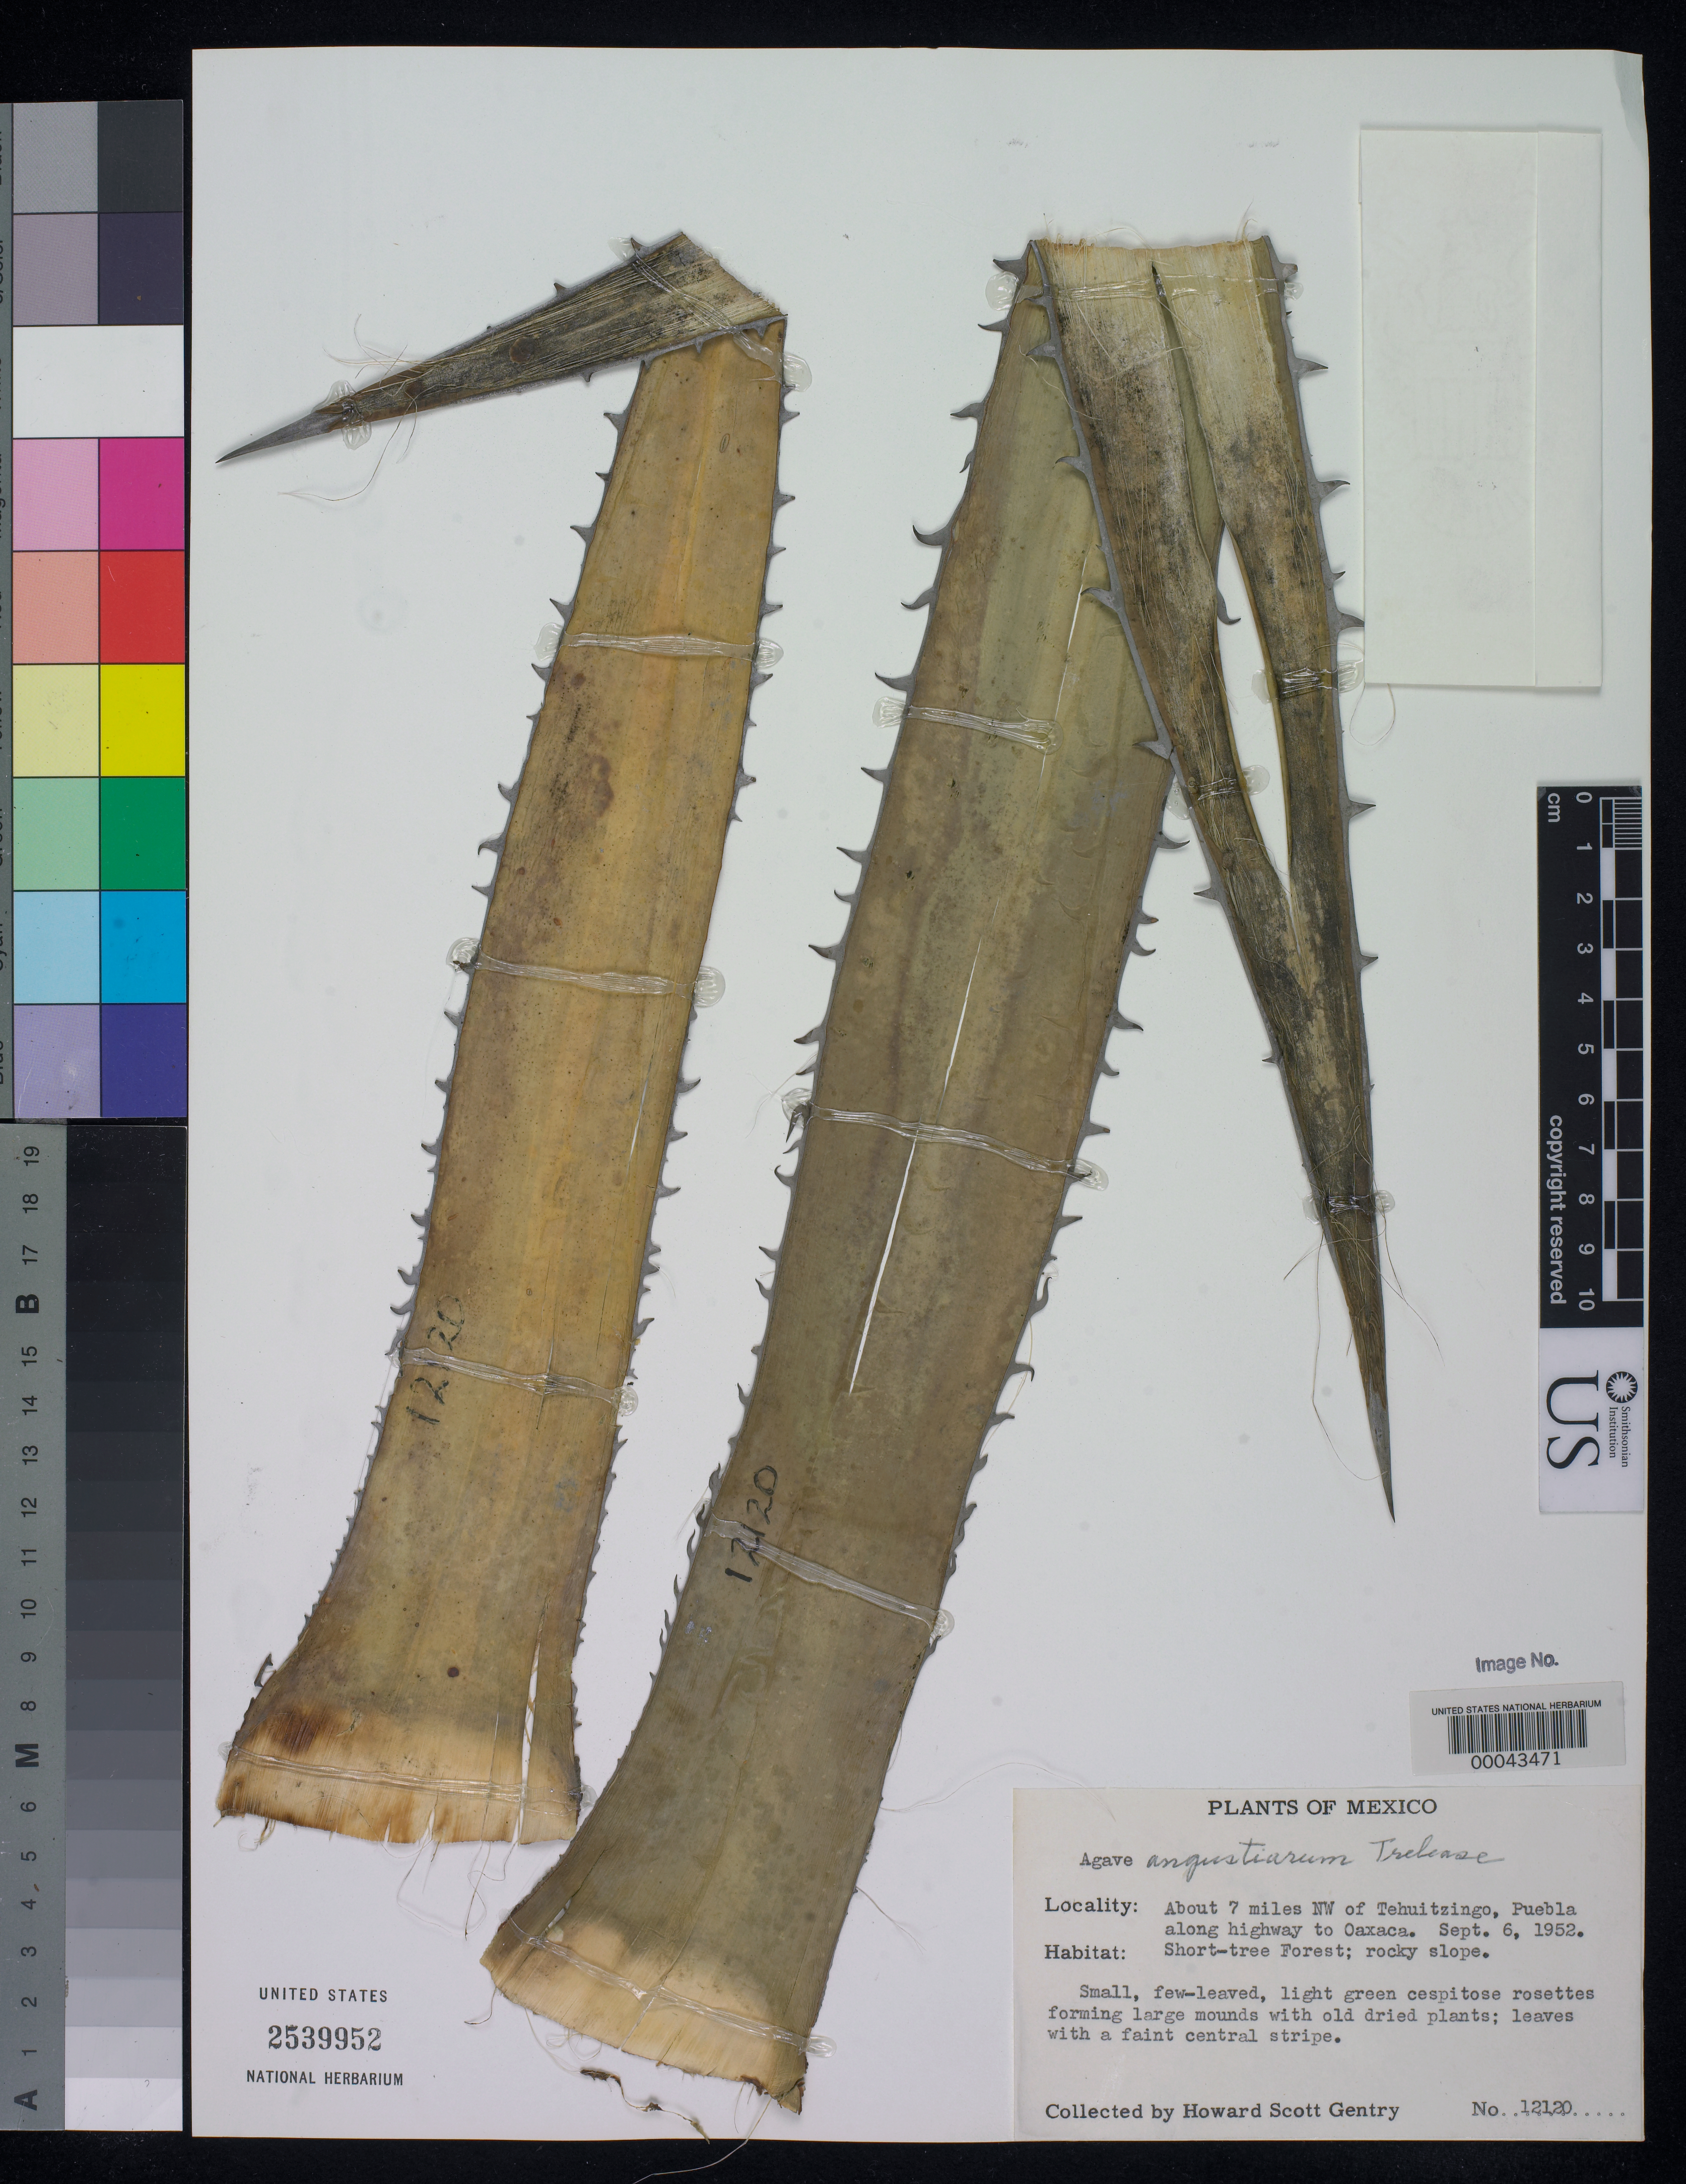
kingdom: Plantae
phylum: Tracheophyta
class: Liliopsida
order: Asparagales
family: Asparagaceae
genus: Agave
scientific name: Agave angustiarum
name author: Trel.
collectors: H. S. Gentry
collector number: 12120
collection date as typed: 06 Sep 1952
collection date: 1952-09-06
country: Mexico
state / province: Puebla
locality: About 7 m NW of Tehuitzingo, along highway to Oaxaca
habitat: Short-tree forest; rocky slope.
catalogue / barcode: US 2539952